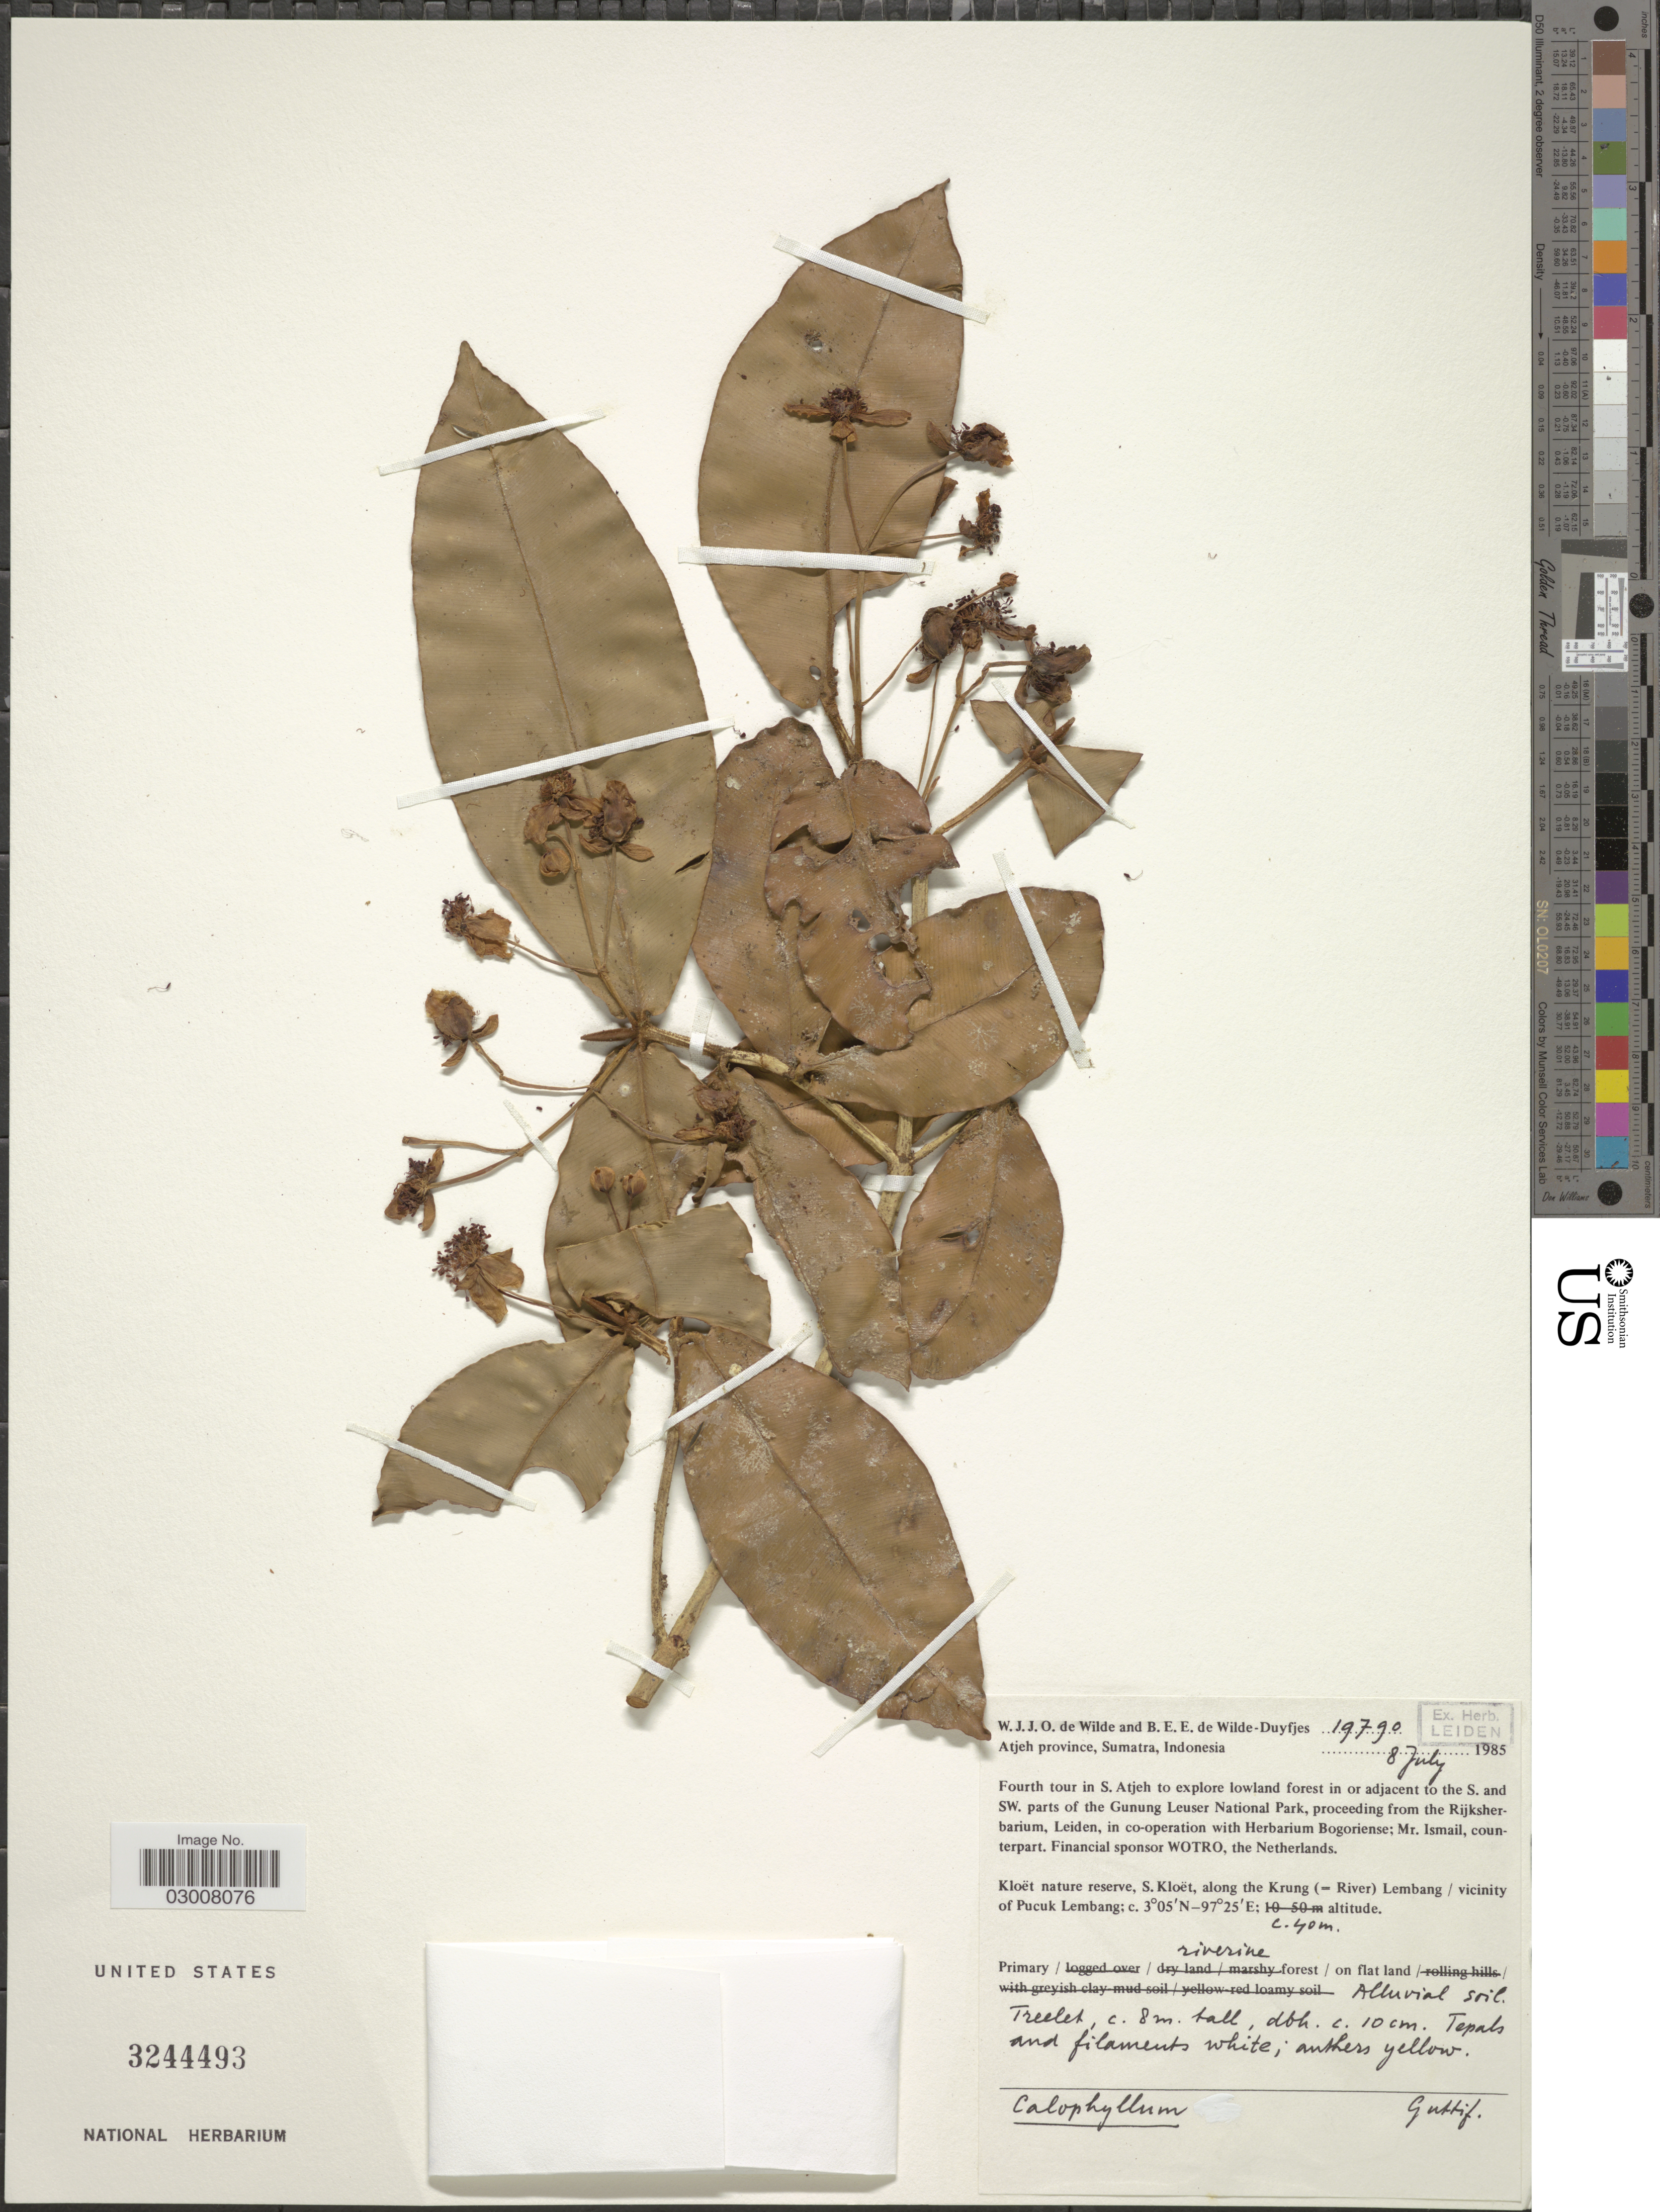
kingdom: Plantae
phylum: Tracheophyta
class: Magnoliopsida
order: Malpighiales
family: Calophyllaceae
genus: Calophyllum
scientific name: Calophyllum sp.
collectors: W. J. de Wilde & B. E. de Wilde-Duyfjes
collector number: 19790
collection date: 1985-07-08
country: Indonesia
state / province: Sumatra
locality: Atjeh Province, Kloët, along the Krung (=River) Lembang/ vicinity of Pucuk Lembang.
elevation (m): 40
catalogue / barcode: US 3244493